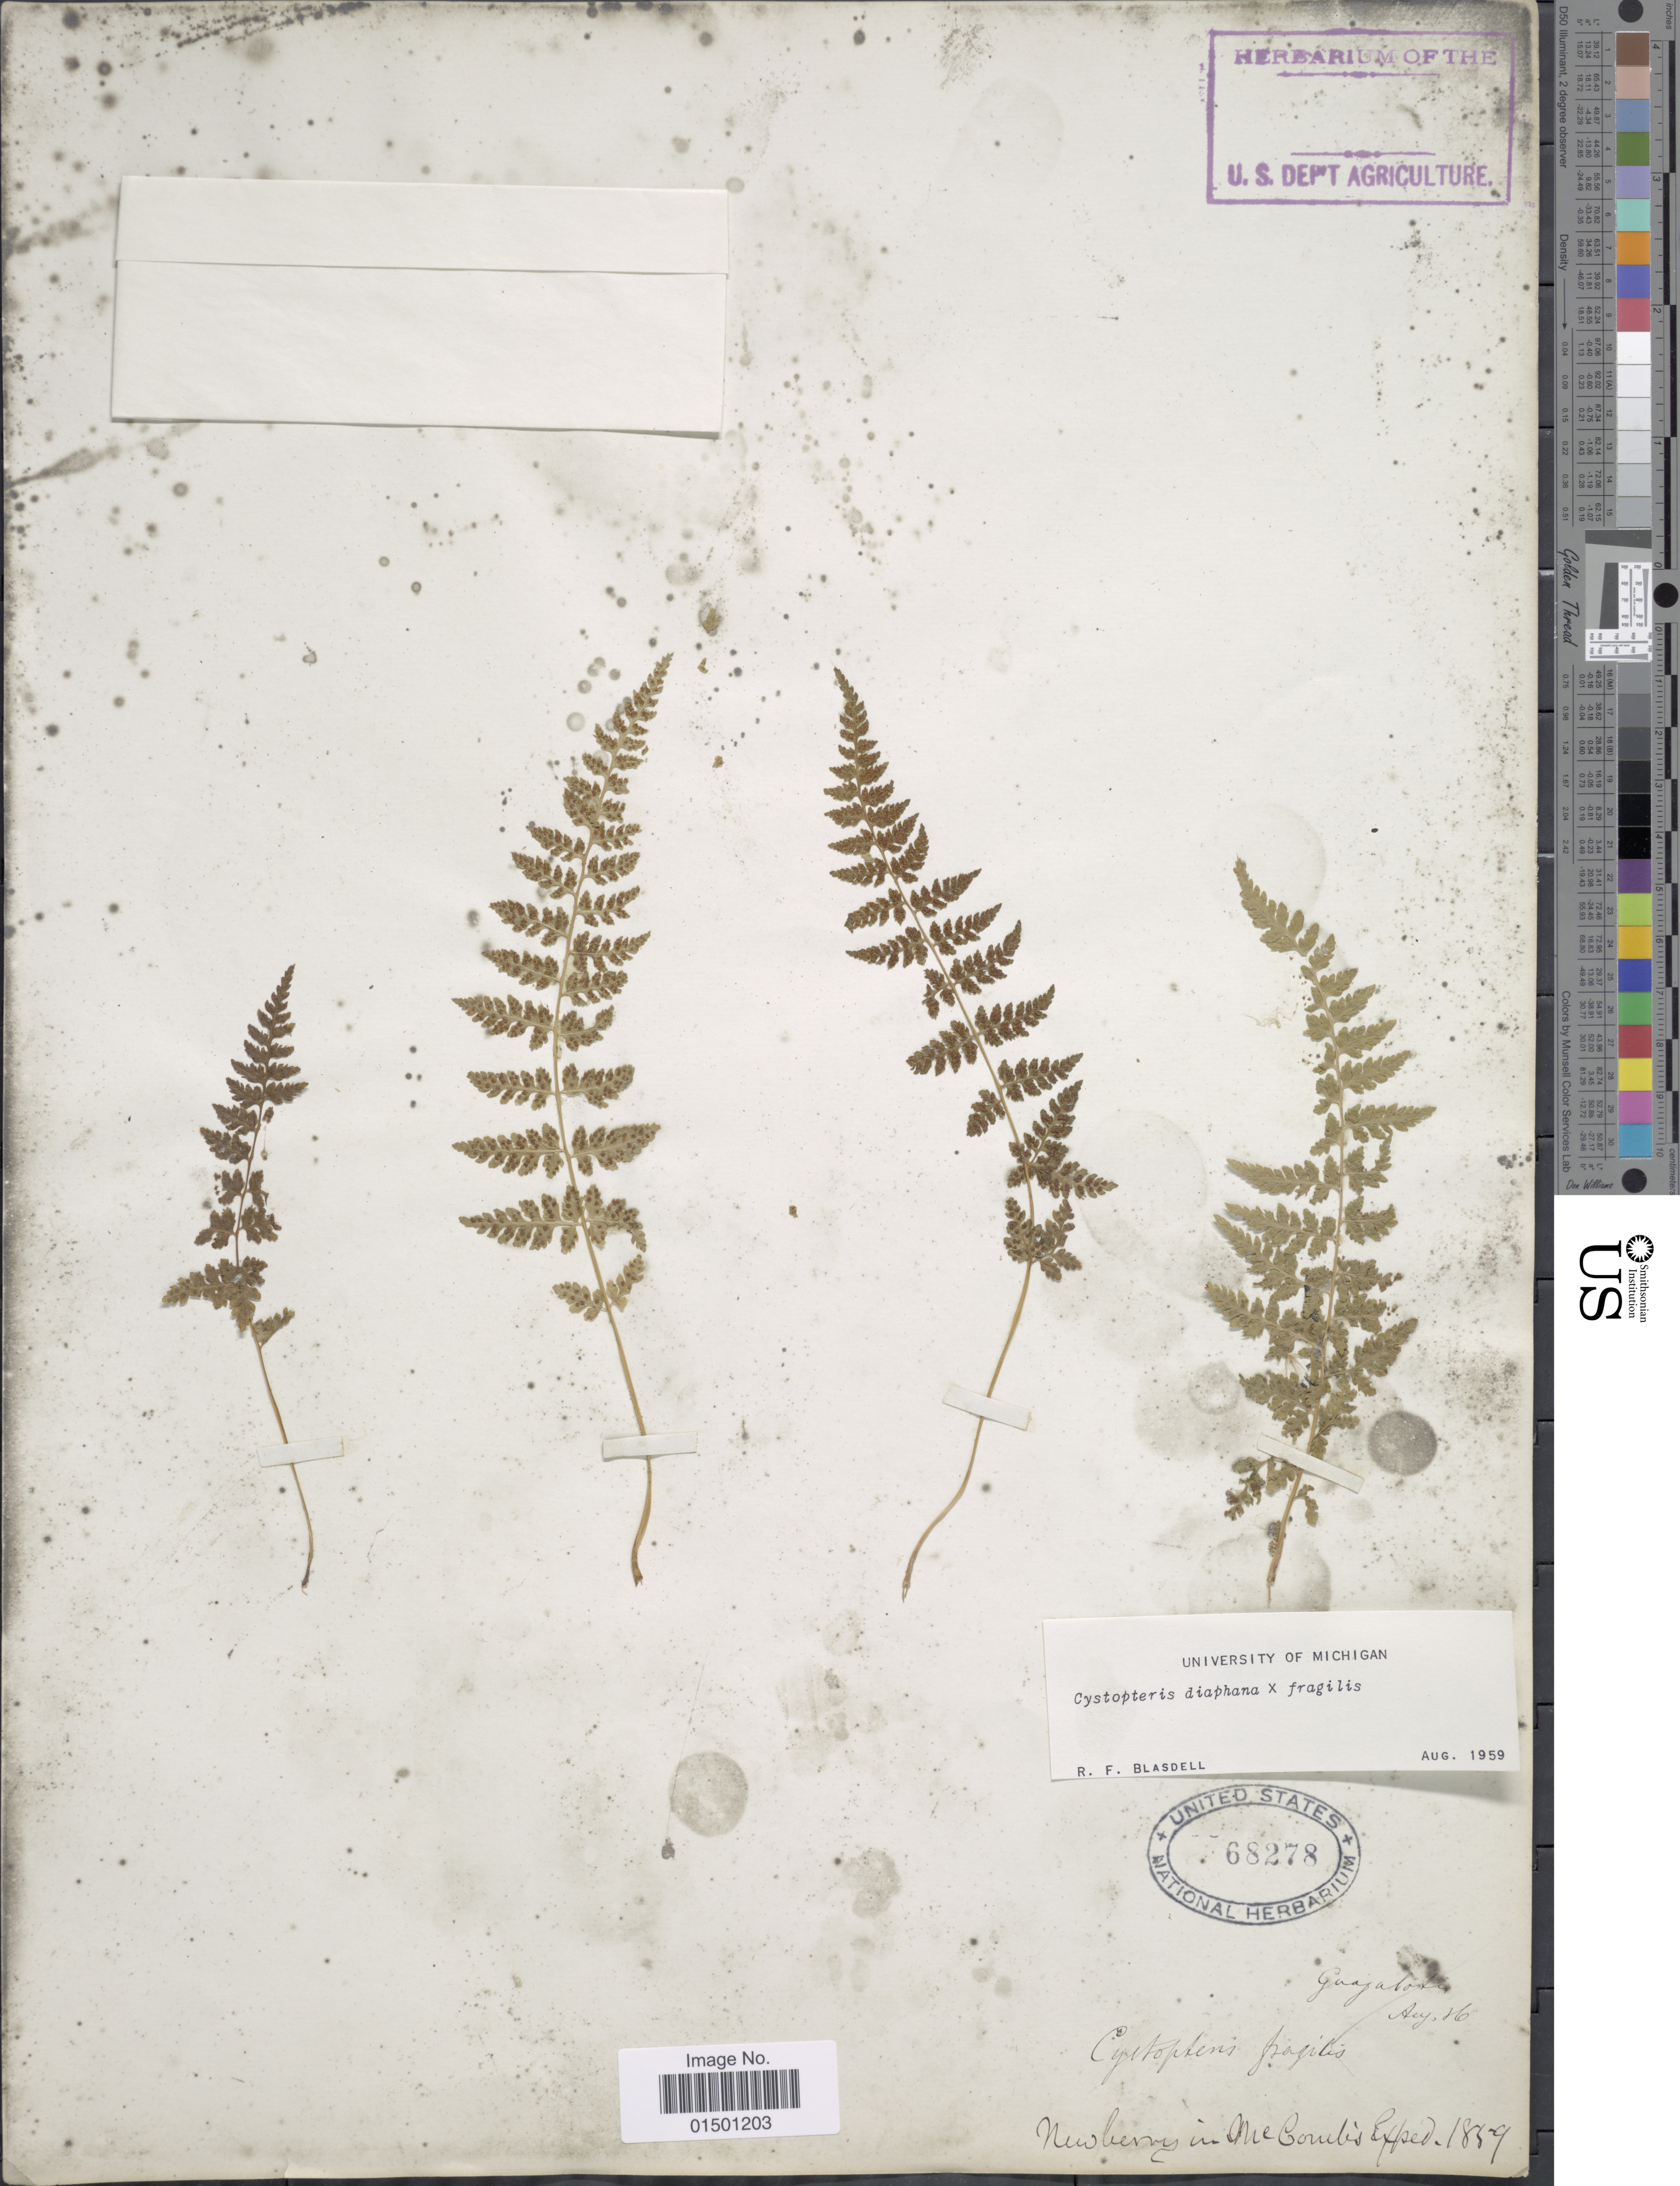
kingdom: Plantae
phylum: Tracheophyta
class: Polypodiopsida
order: Polypodiales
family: Cystopteridaceae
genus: Cystopteris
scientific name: Cystopteris diaphana x C. fragilis (L.) Bernh.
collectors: McCombs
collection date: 1859-08-16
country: United States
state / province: Utah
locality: Guajalota, Newberry [interpreted]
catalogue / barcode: US 68278